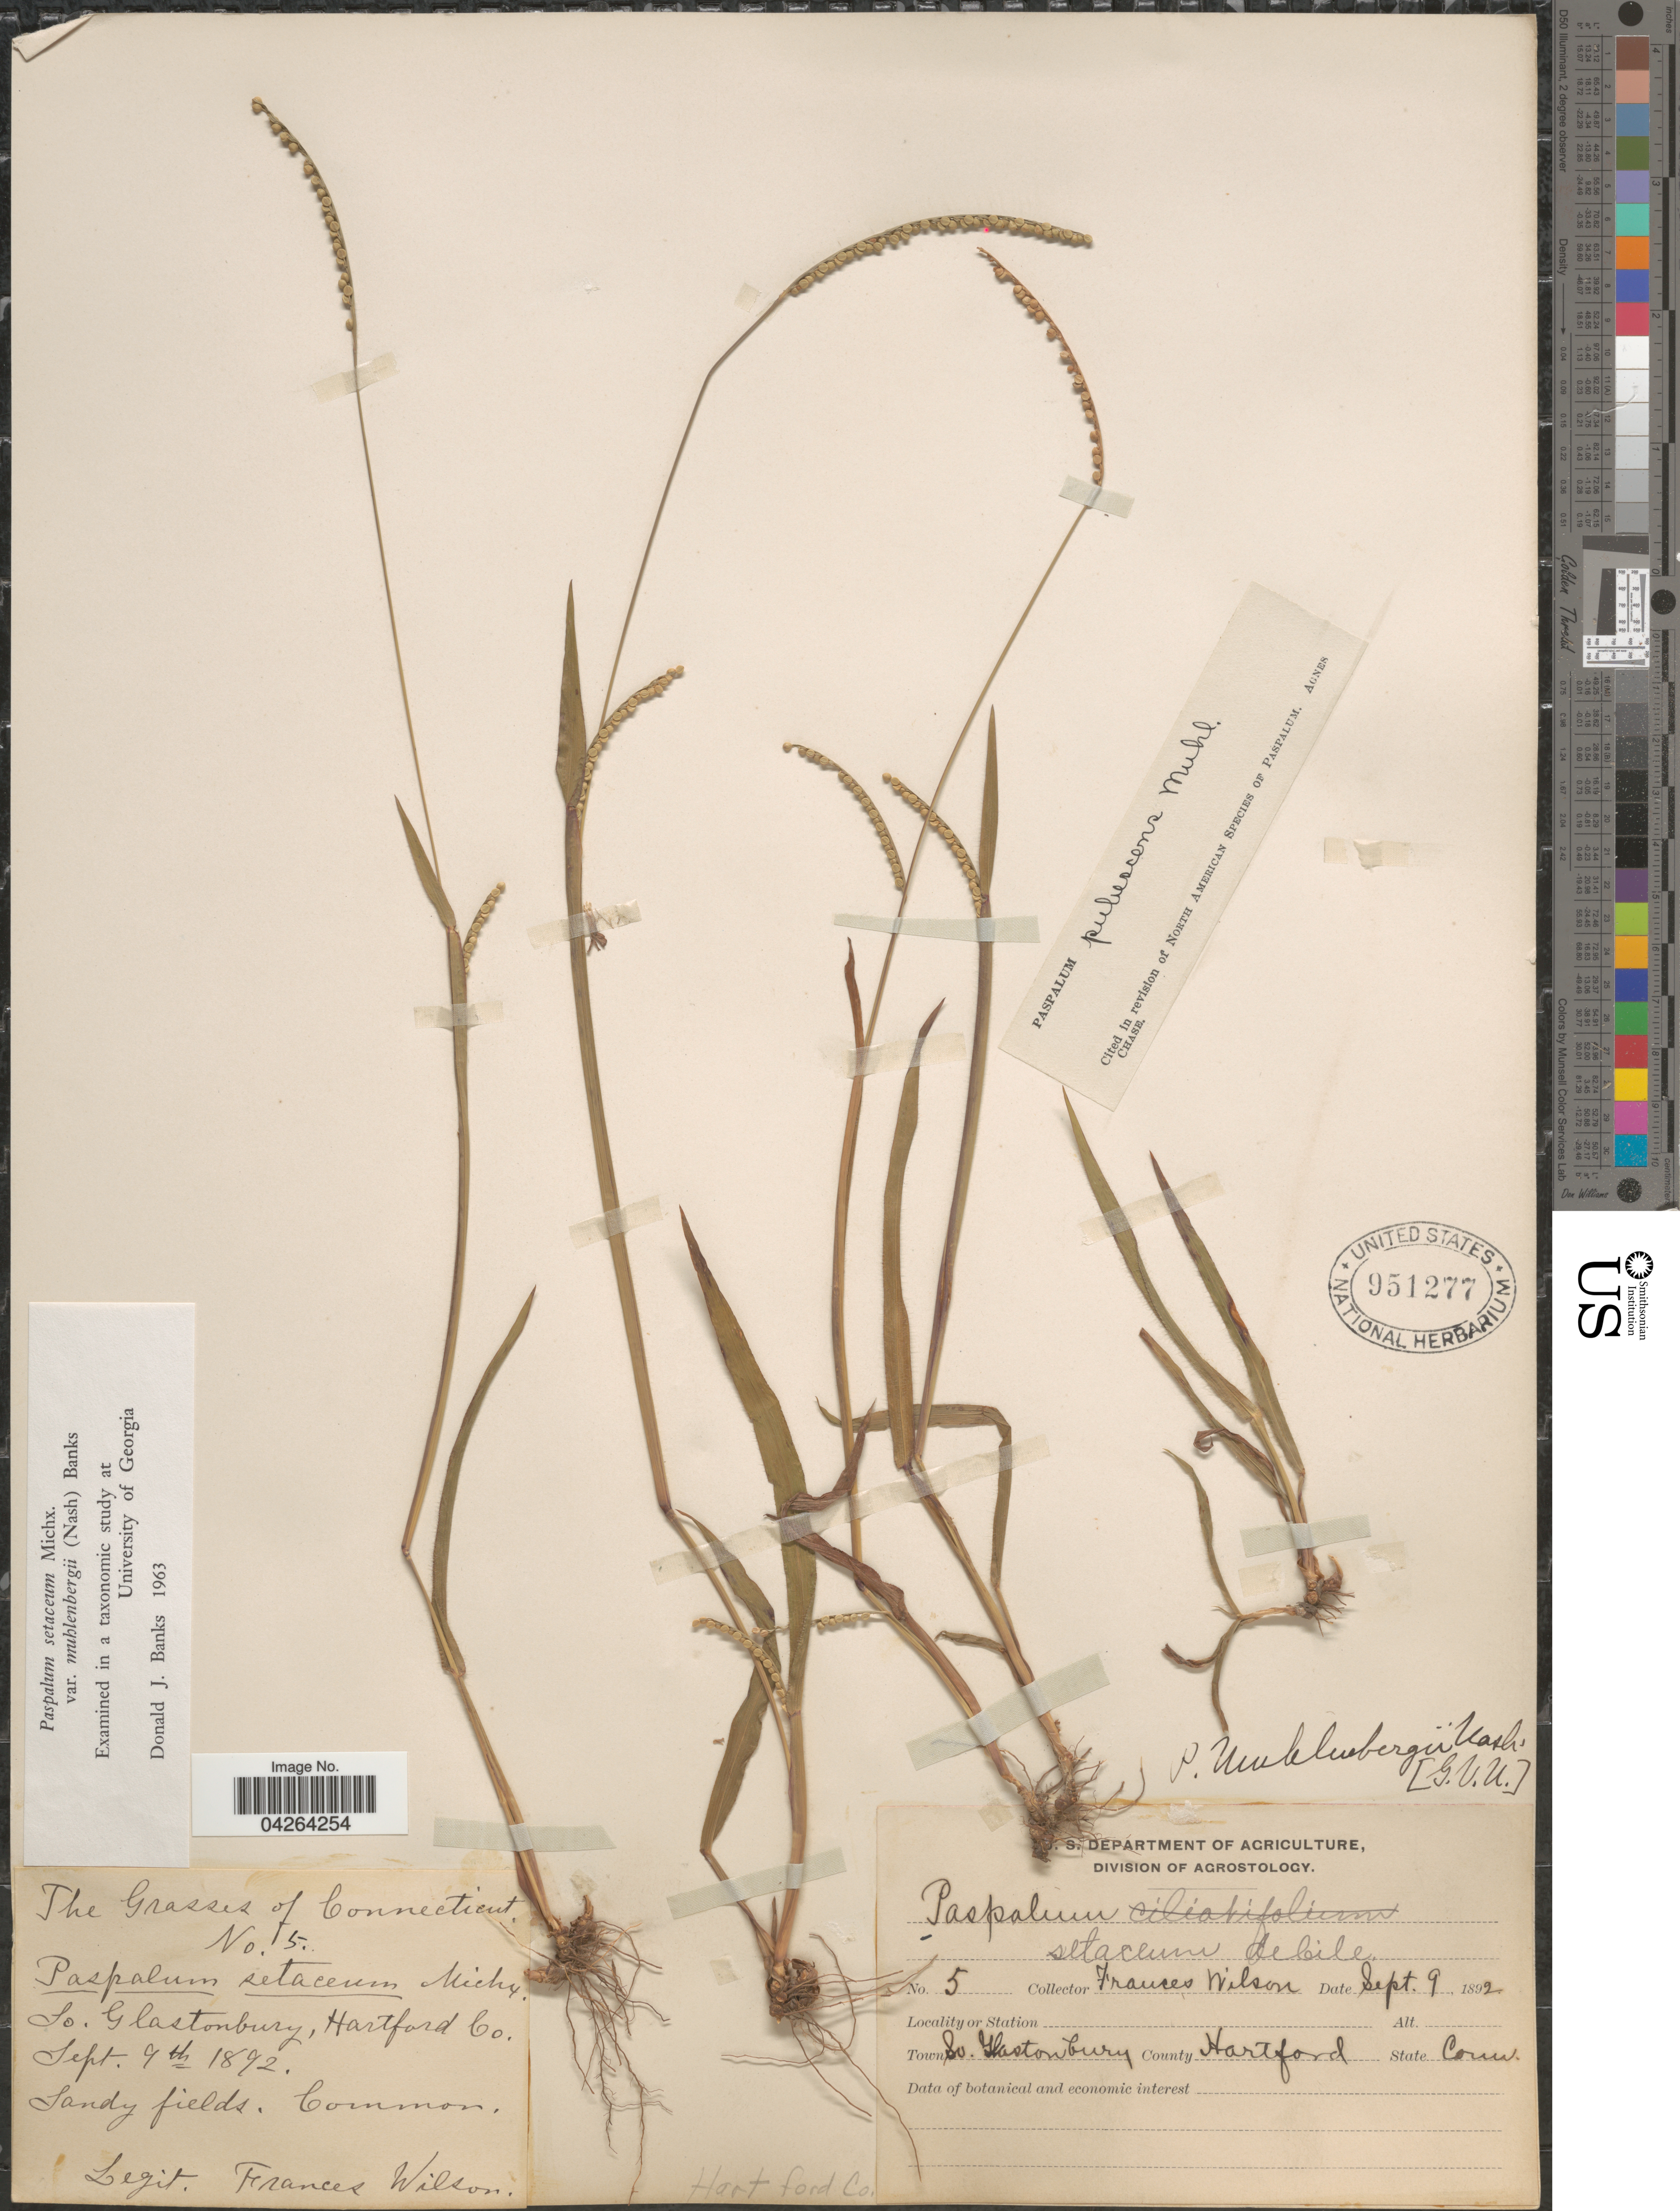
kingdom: Plantae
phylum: Tracheophyta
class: Liliopsida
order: Poales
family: Poaceae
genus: Paspalum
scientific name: Paspalum setaceum var. muhlenbergii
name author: (Nash) D.J. Banks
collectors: F. Wilson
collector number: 5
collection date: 1892-09-09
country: United States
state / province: Connecticut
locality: Town So. Glastonbury. County Hartford.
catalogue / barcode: US 951277